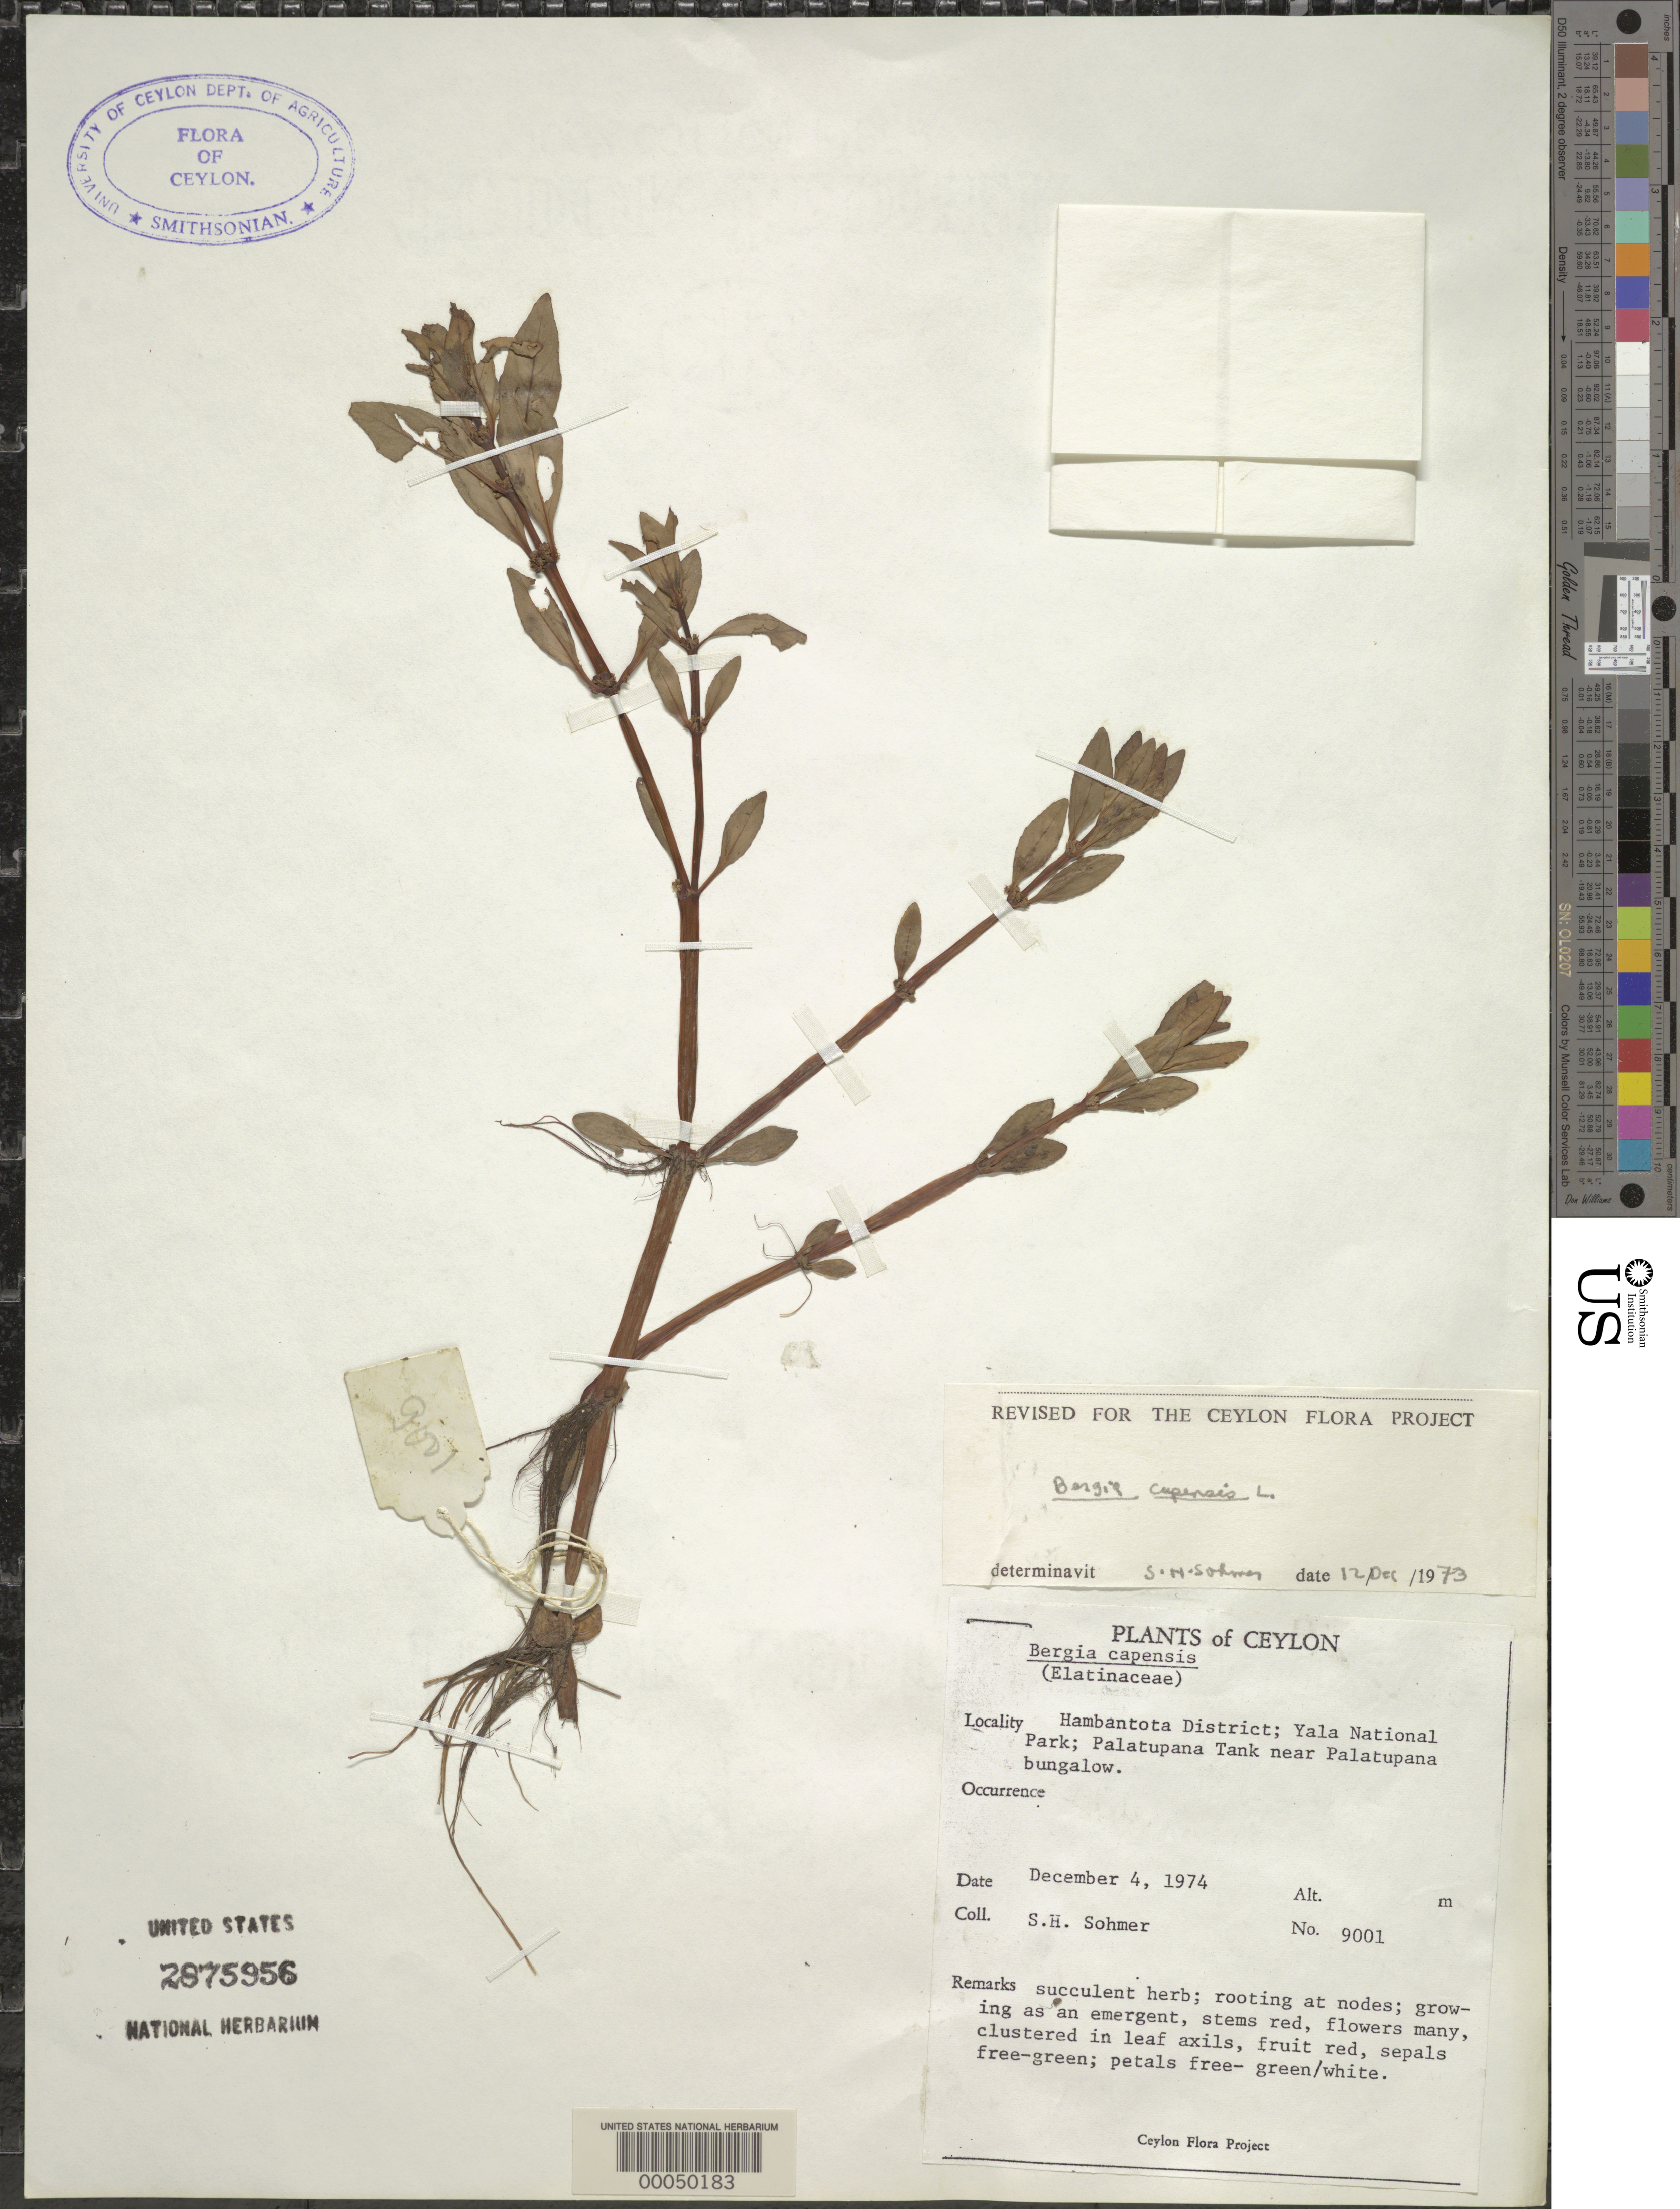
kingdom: Plantae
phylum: Tracheophyta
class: Magnoliopsida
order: Malpighiales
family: Elatinaceae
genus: Bergia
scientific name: Bergia capensis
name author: L.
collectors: S. H. Sohmer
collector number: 9001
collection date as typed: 04 Dec 1974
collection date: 1974-12-04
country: Sri Lanka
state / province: Southern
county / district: Hambantota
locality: Yala National Park, Palatupana tank near Palatupana bungalow.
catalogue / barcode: US 2875956